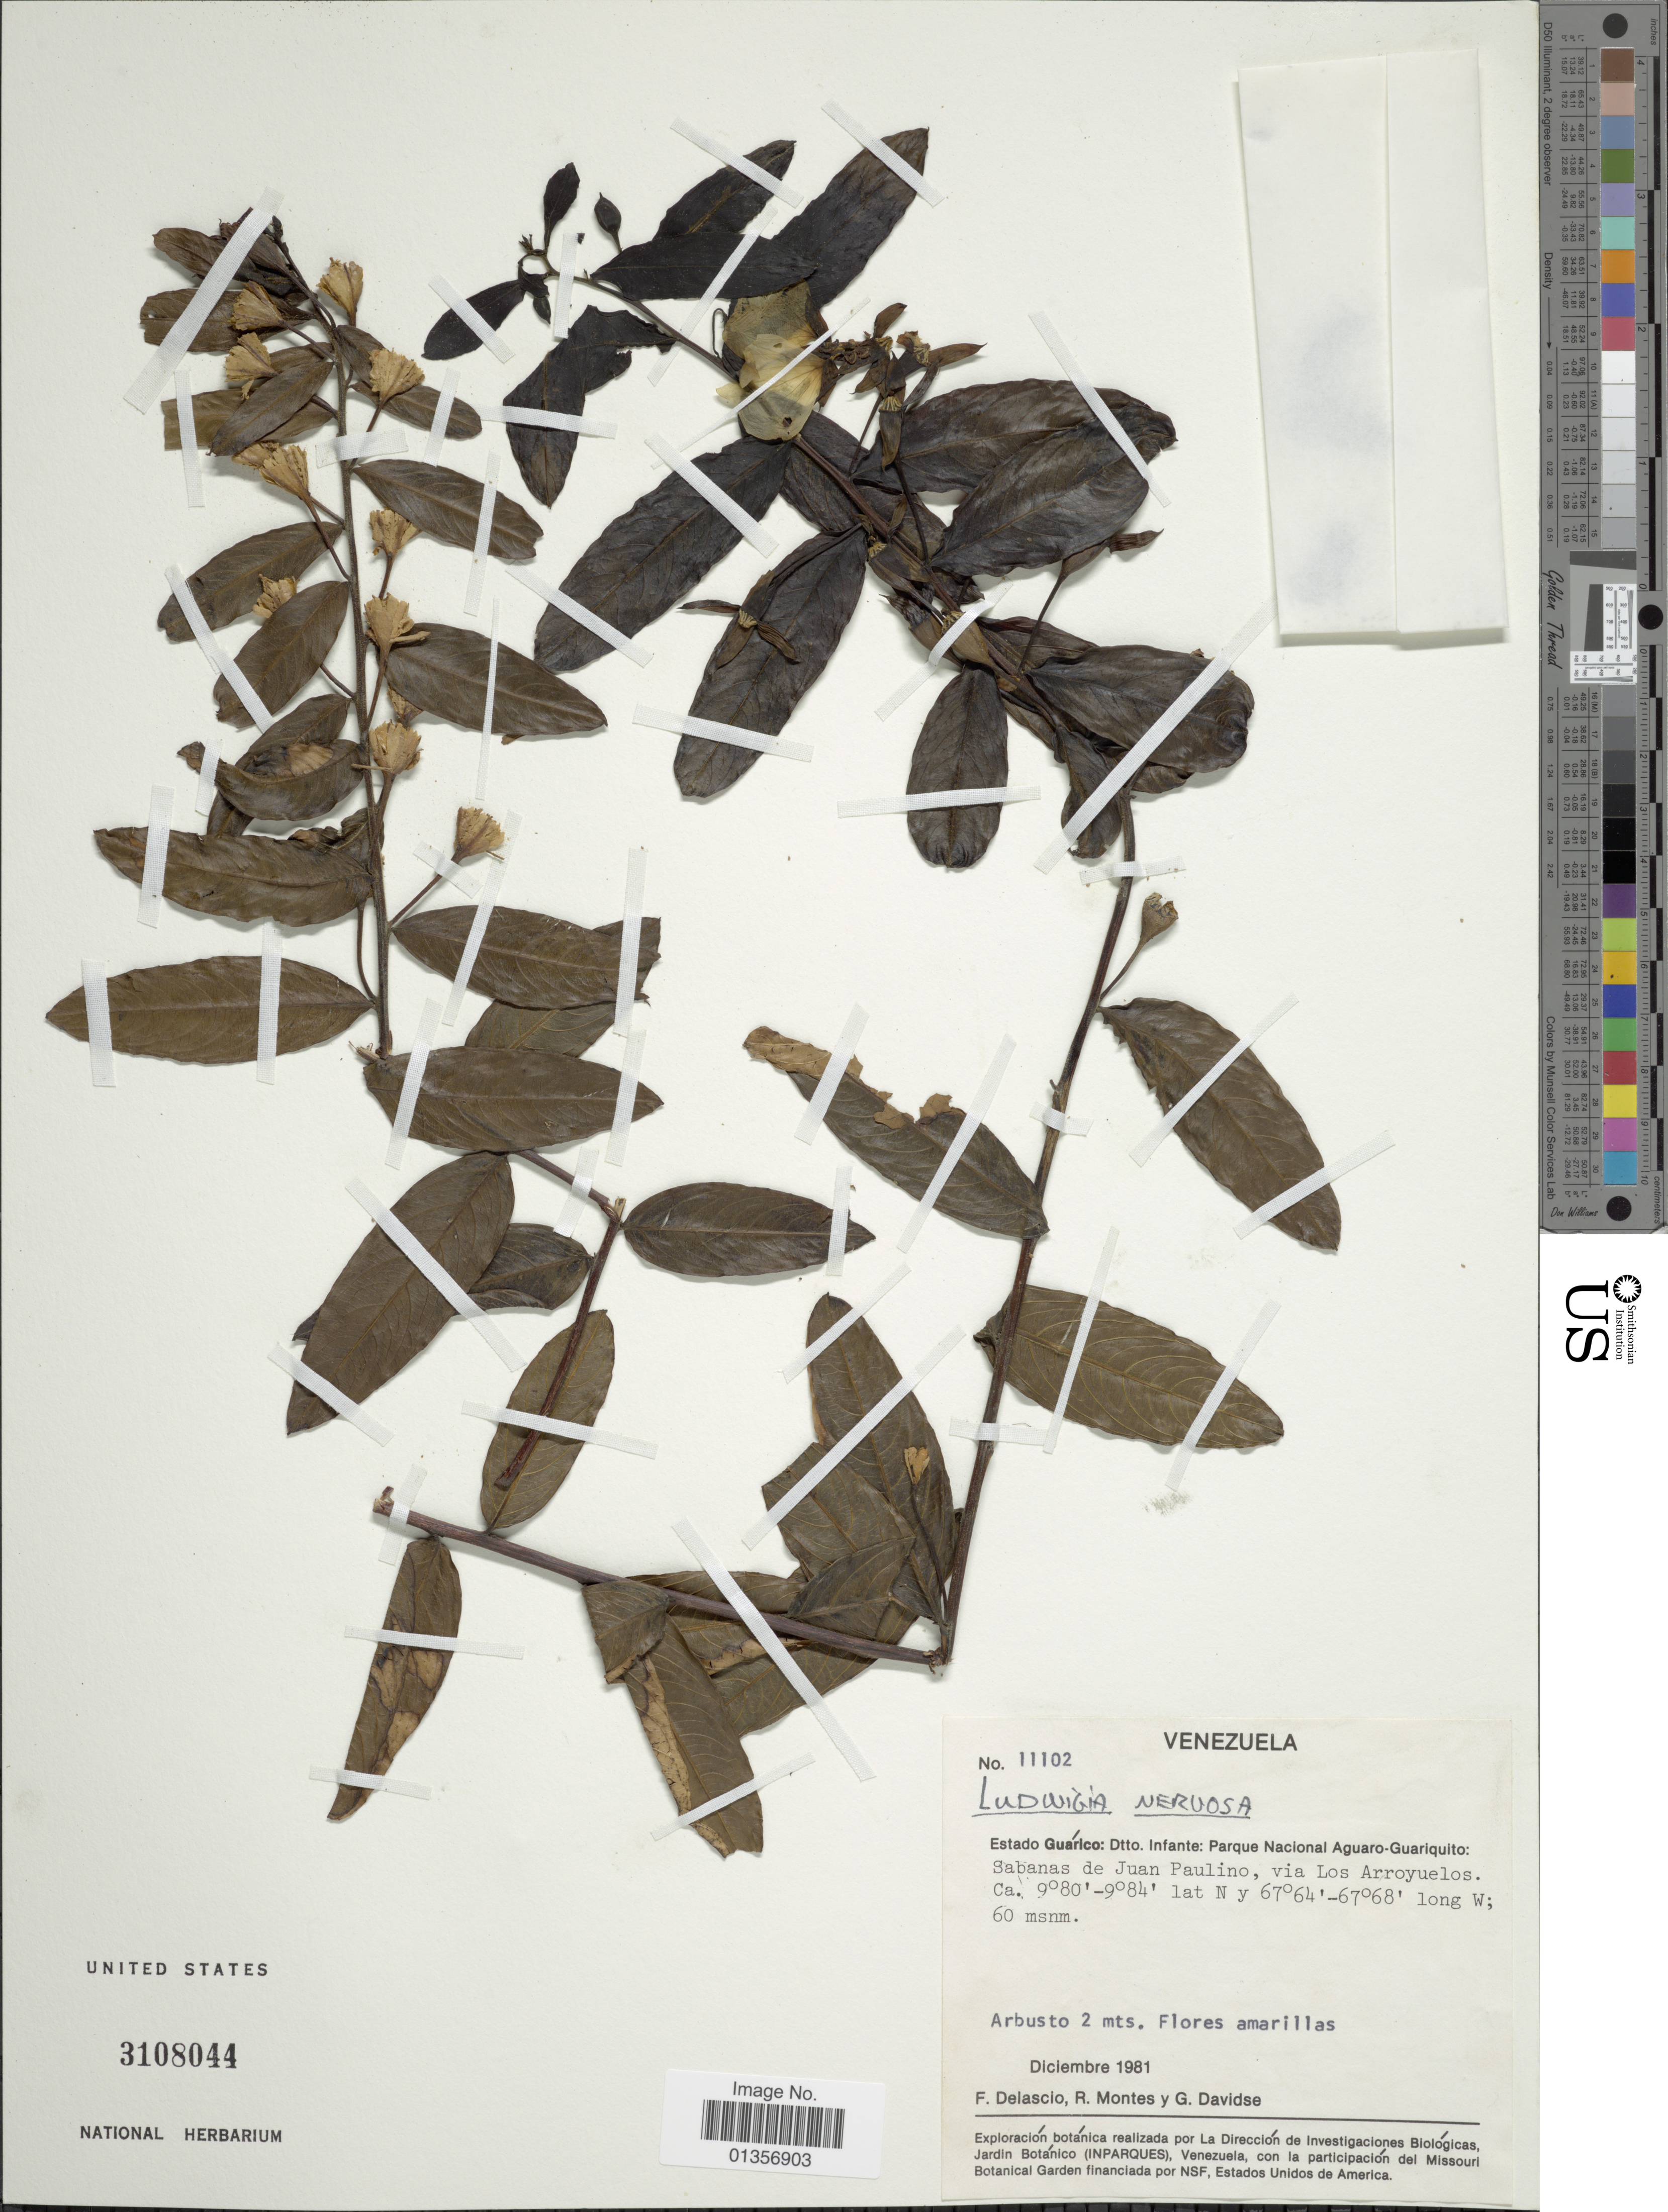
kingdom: Plantae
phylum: Tracheophyta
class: Magnoliopsida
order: Myrtales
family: Onagraceae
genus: Ludwigia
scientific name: Ludwigia nervosa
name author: (Poir.) H. Hara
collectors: F. Delascio C., R. Montes & G. Davidse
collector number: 11102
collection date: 1981-12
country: Venezuela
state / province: Guarico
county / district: Leonardo Infante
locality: Dtto. Infante: Parque Nacional Aguaro-Guariquito: Sabanas de Juan Paulino, via Los Arroyuelos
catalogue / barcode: US 3108044